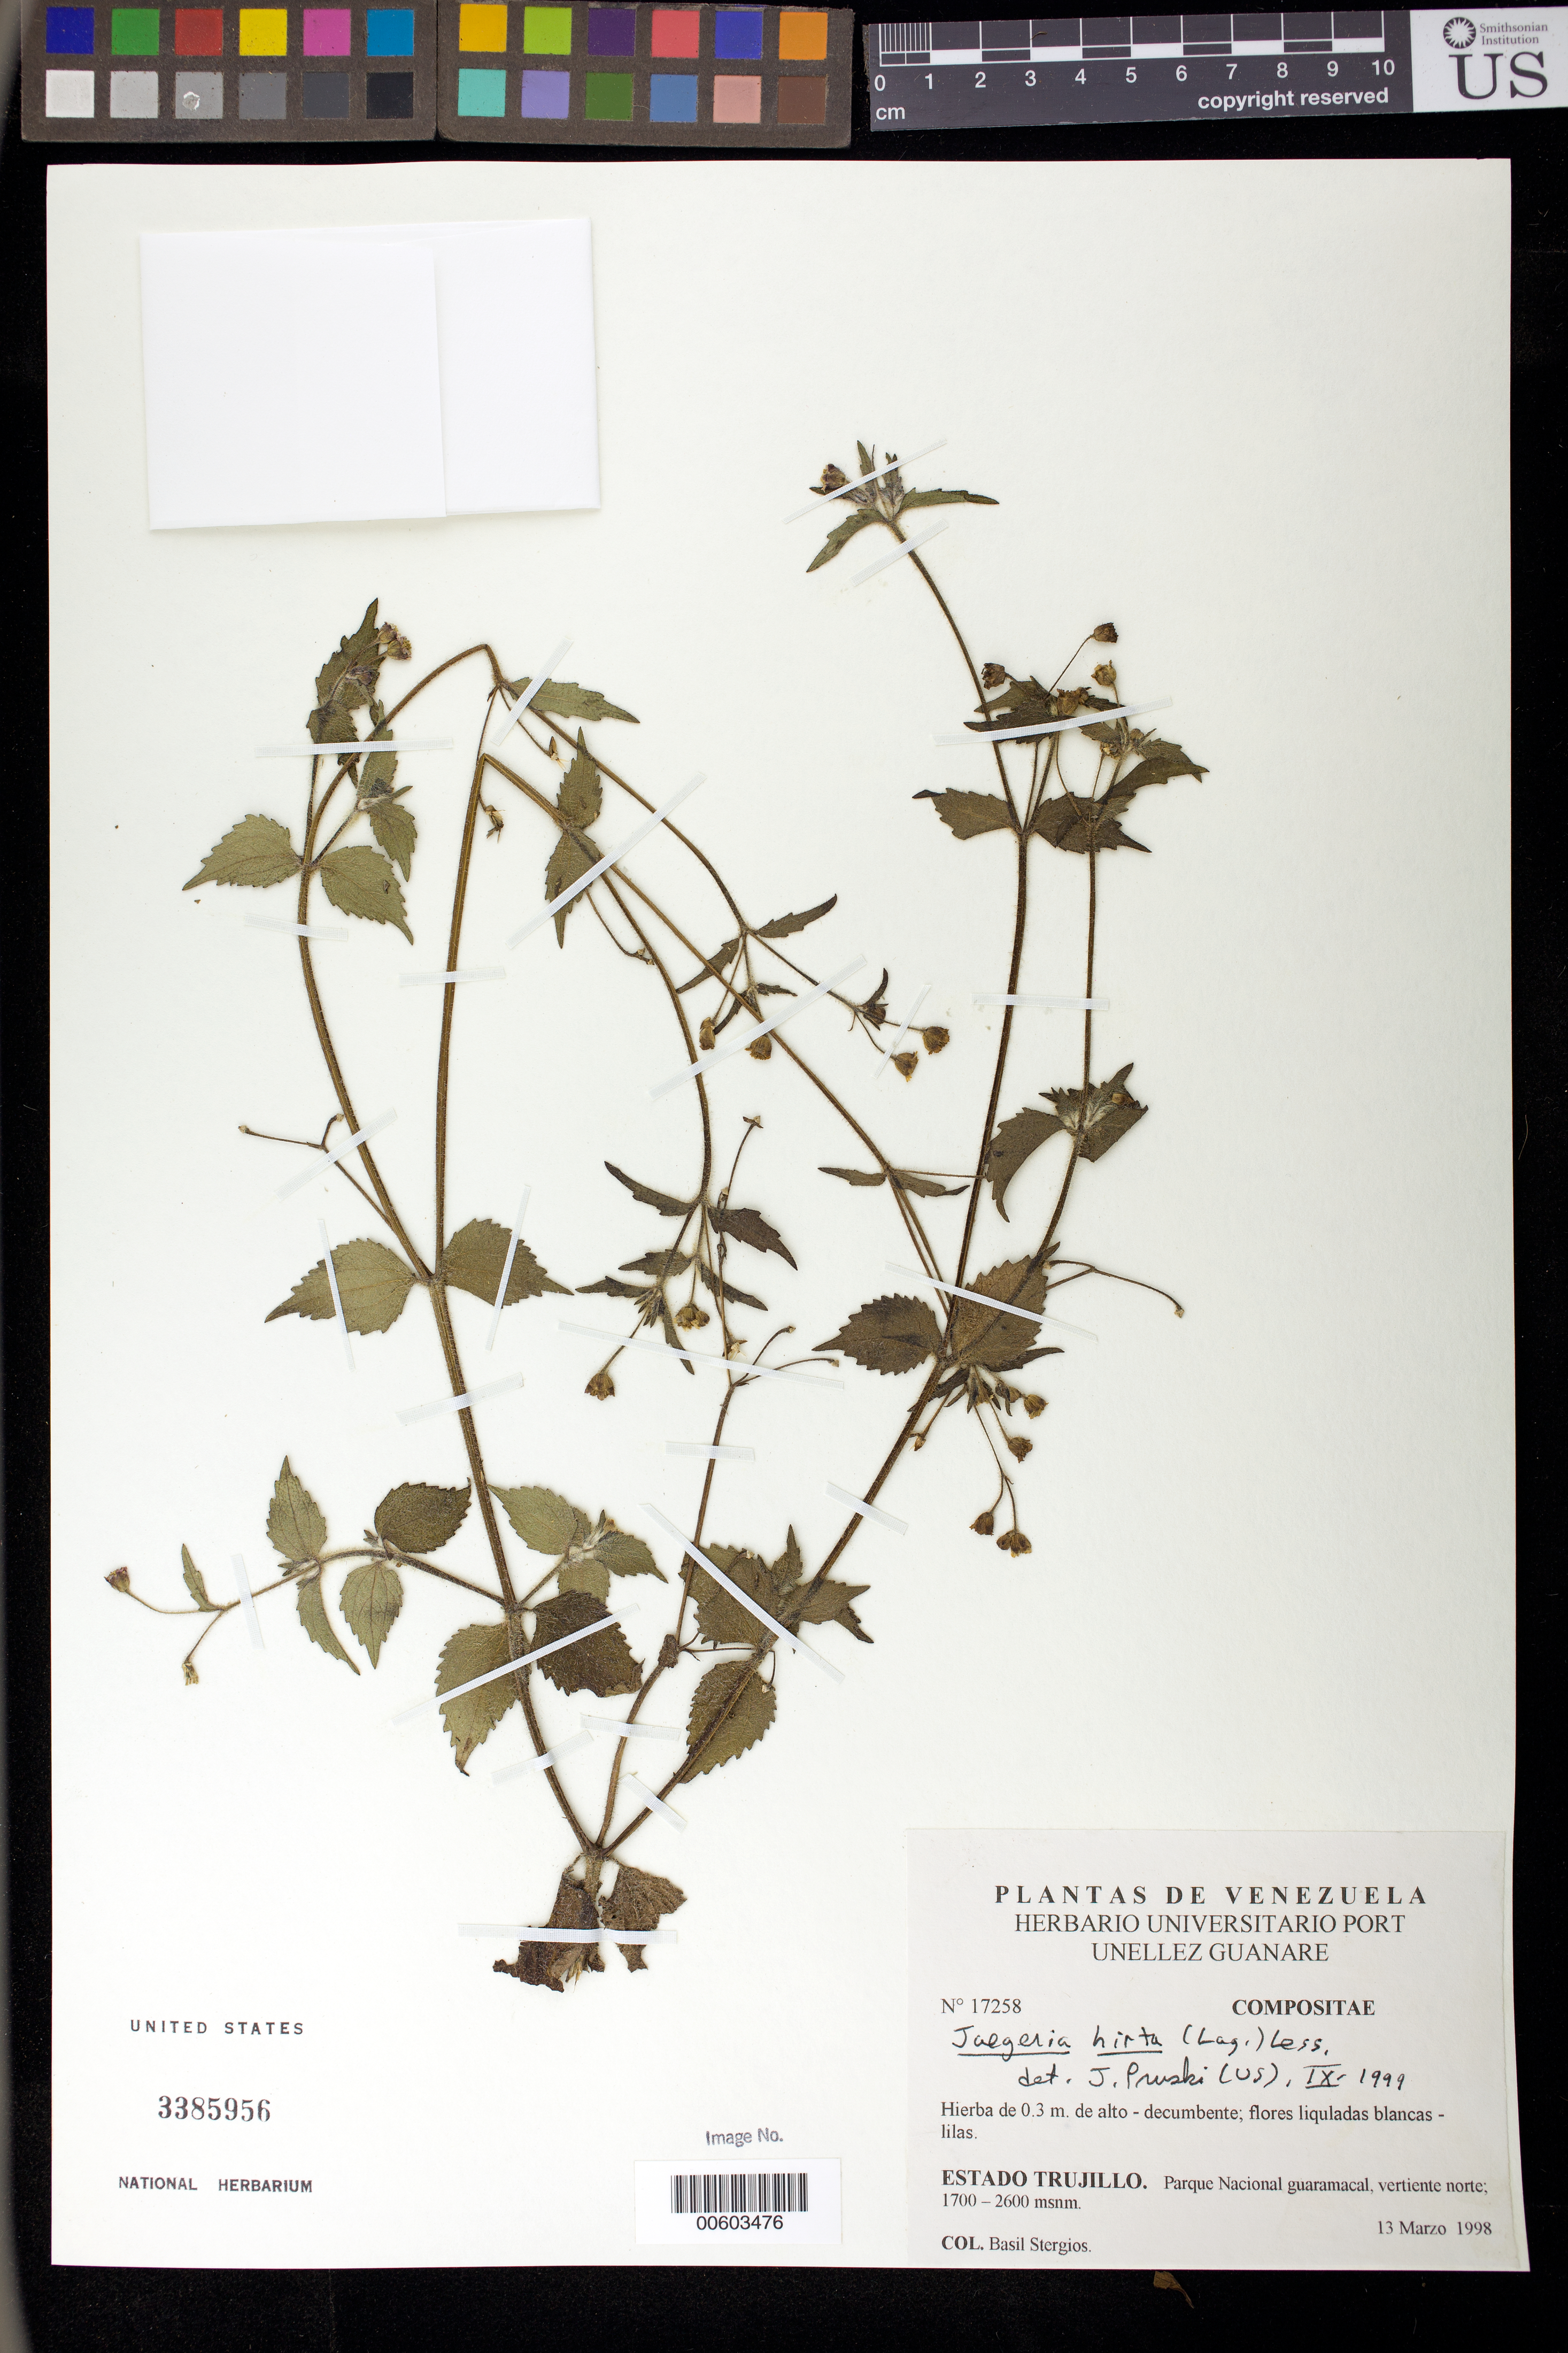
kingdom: Plantae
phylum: Tracheophyta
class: Magnoliopsida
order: Asterales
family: Asteraceae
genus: Jaegeria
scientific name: Jaegeria hirta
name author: (Lag.) Less.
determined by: Pruski, J. F.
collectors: B. G. Stergios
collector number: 17258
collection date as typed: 13 Mar 1998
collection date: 1998-03-13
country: Venezuela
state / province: Trujillo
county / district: Boconó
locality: Parque Nacional Guaramacal, vertiente N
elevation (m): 1700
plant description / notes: PORT, US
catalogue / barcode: US 3385956